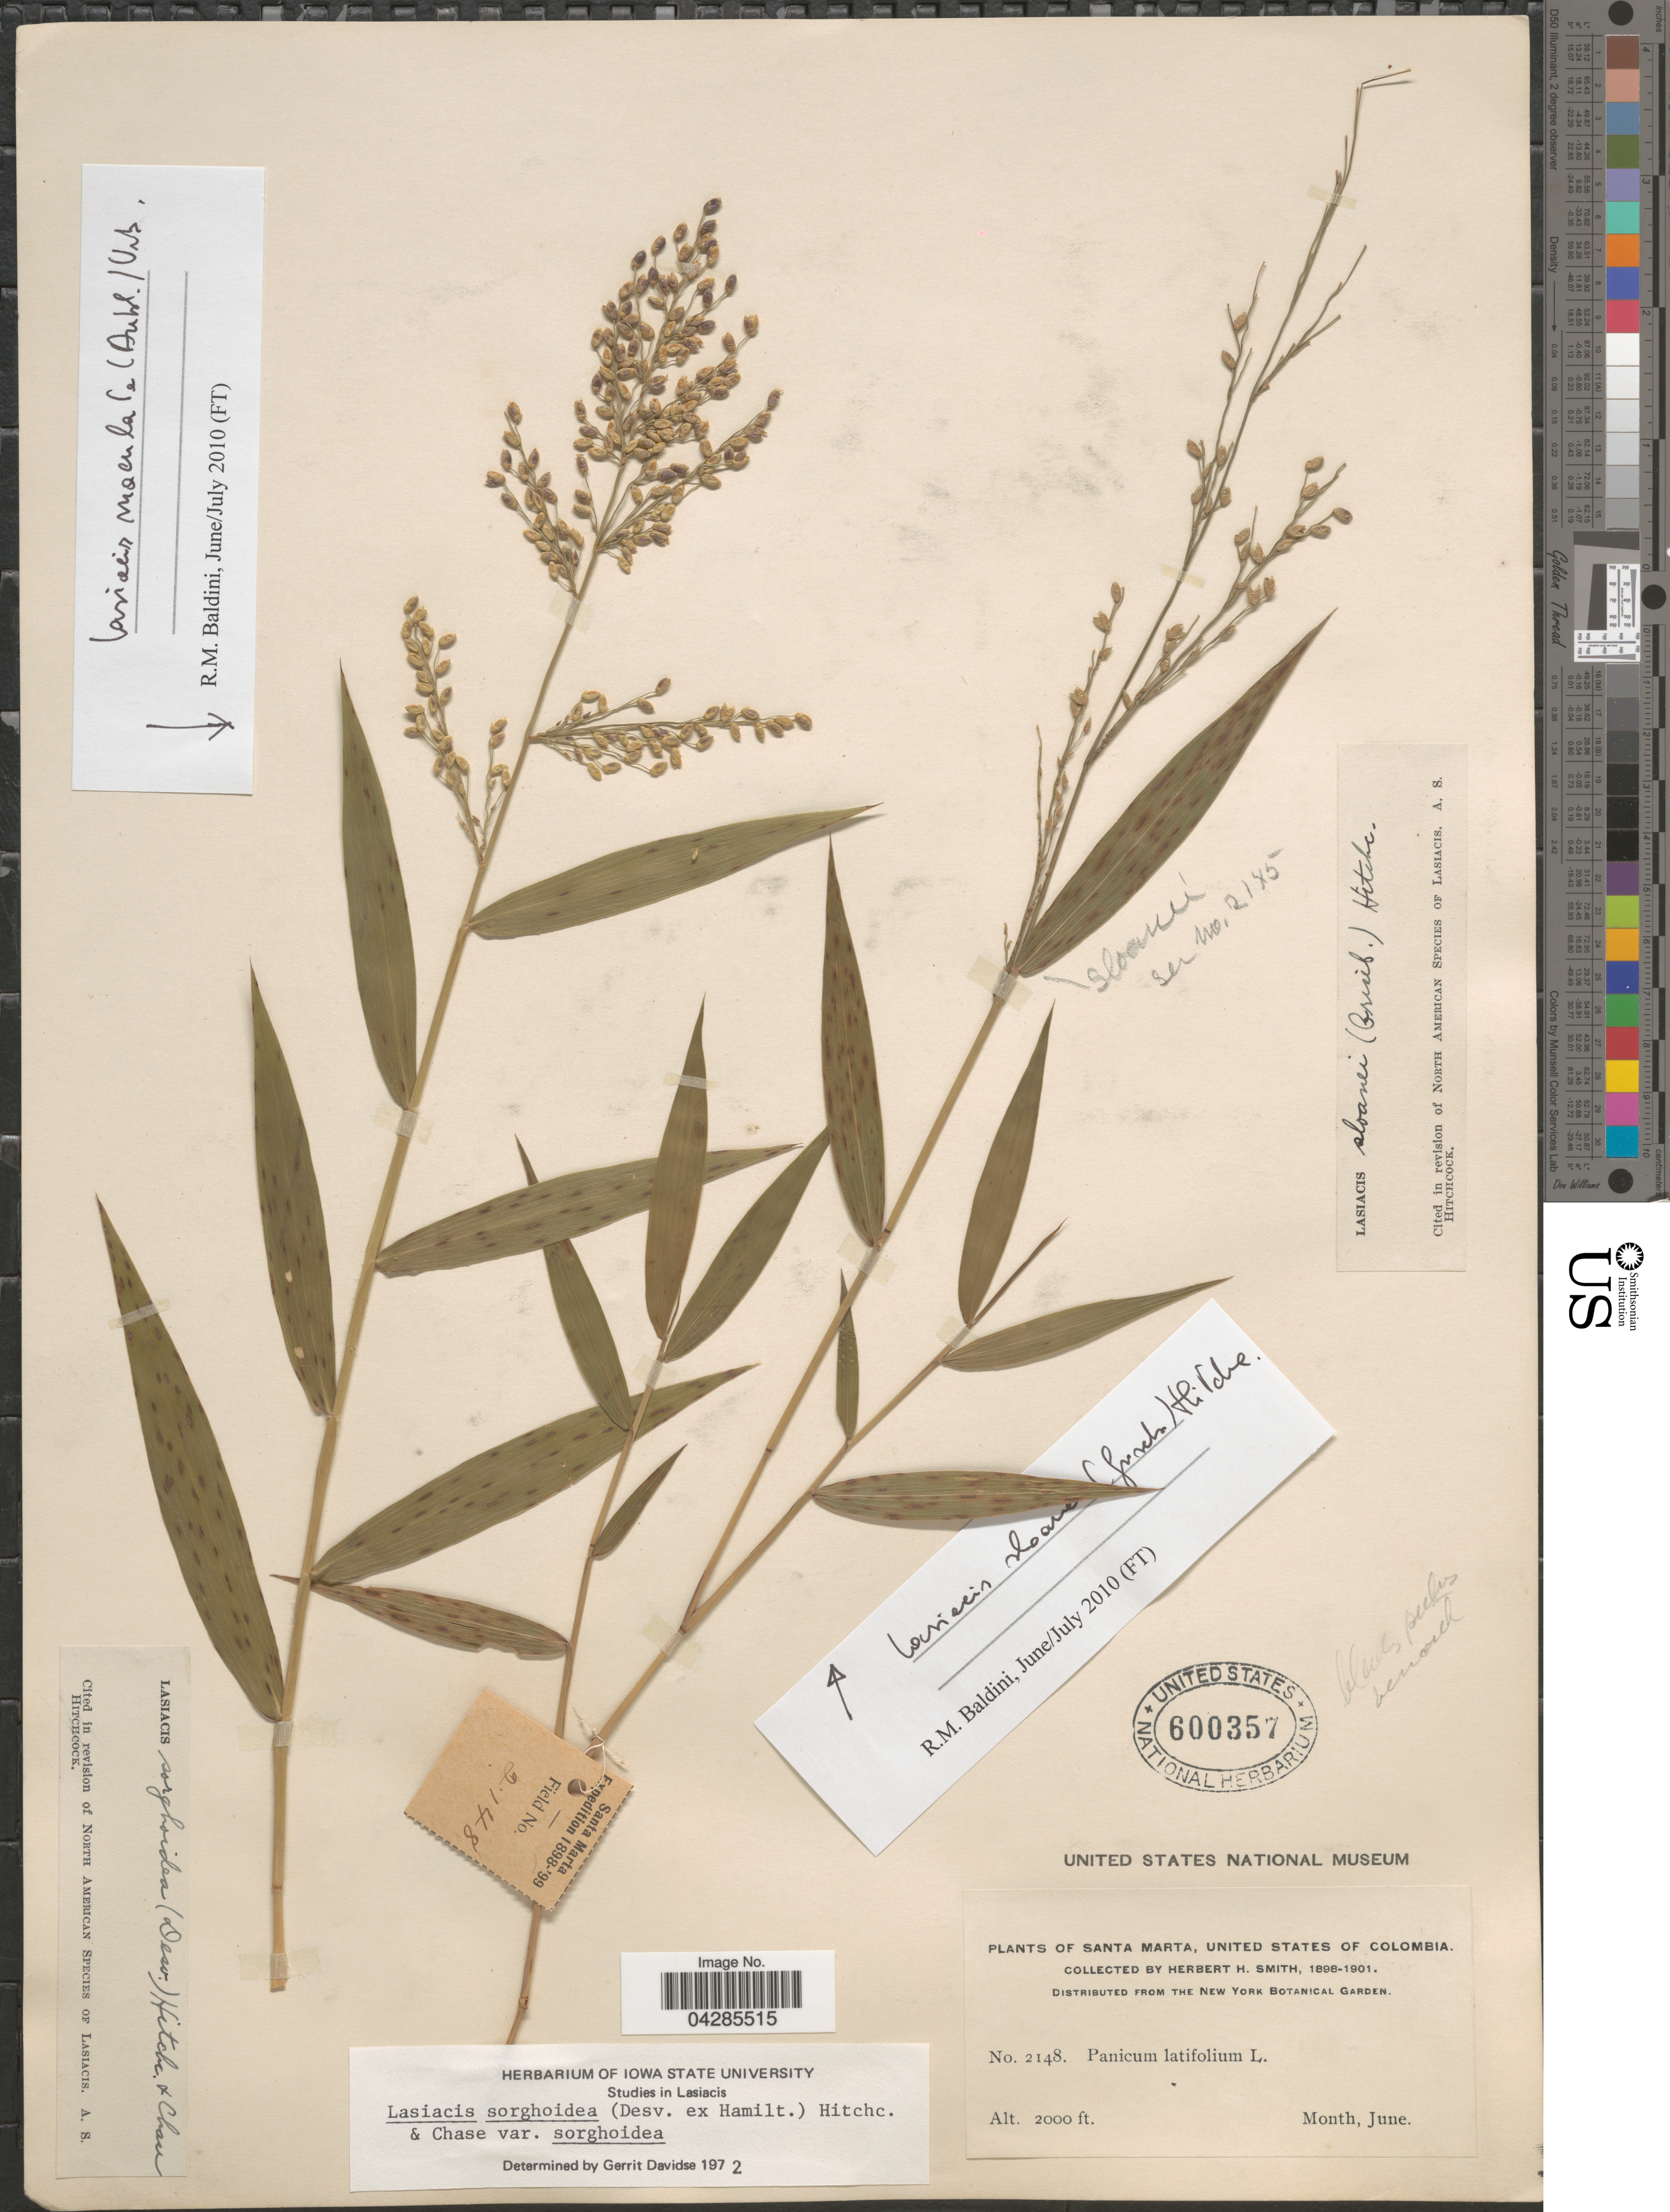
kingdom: Plantae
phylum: Tracheophyta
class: Liliopsida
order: Poales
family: Poaceae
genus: Lasiacis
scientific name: Lasiacis sorghoidea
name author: (Desv. ex Ham.) Hitchc. & Chase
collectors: Herbert H. Smith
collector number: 2148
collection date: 1898-06/1901-06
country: Colombia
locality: Santa Marta, United States of Colombia.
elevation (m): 610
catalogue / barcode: US 600357